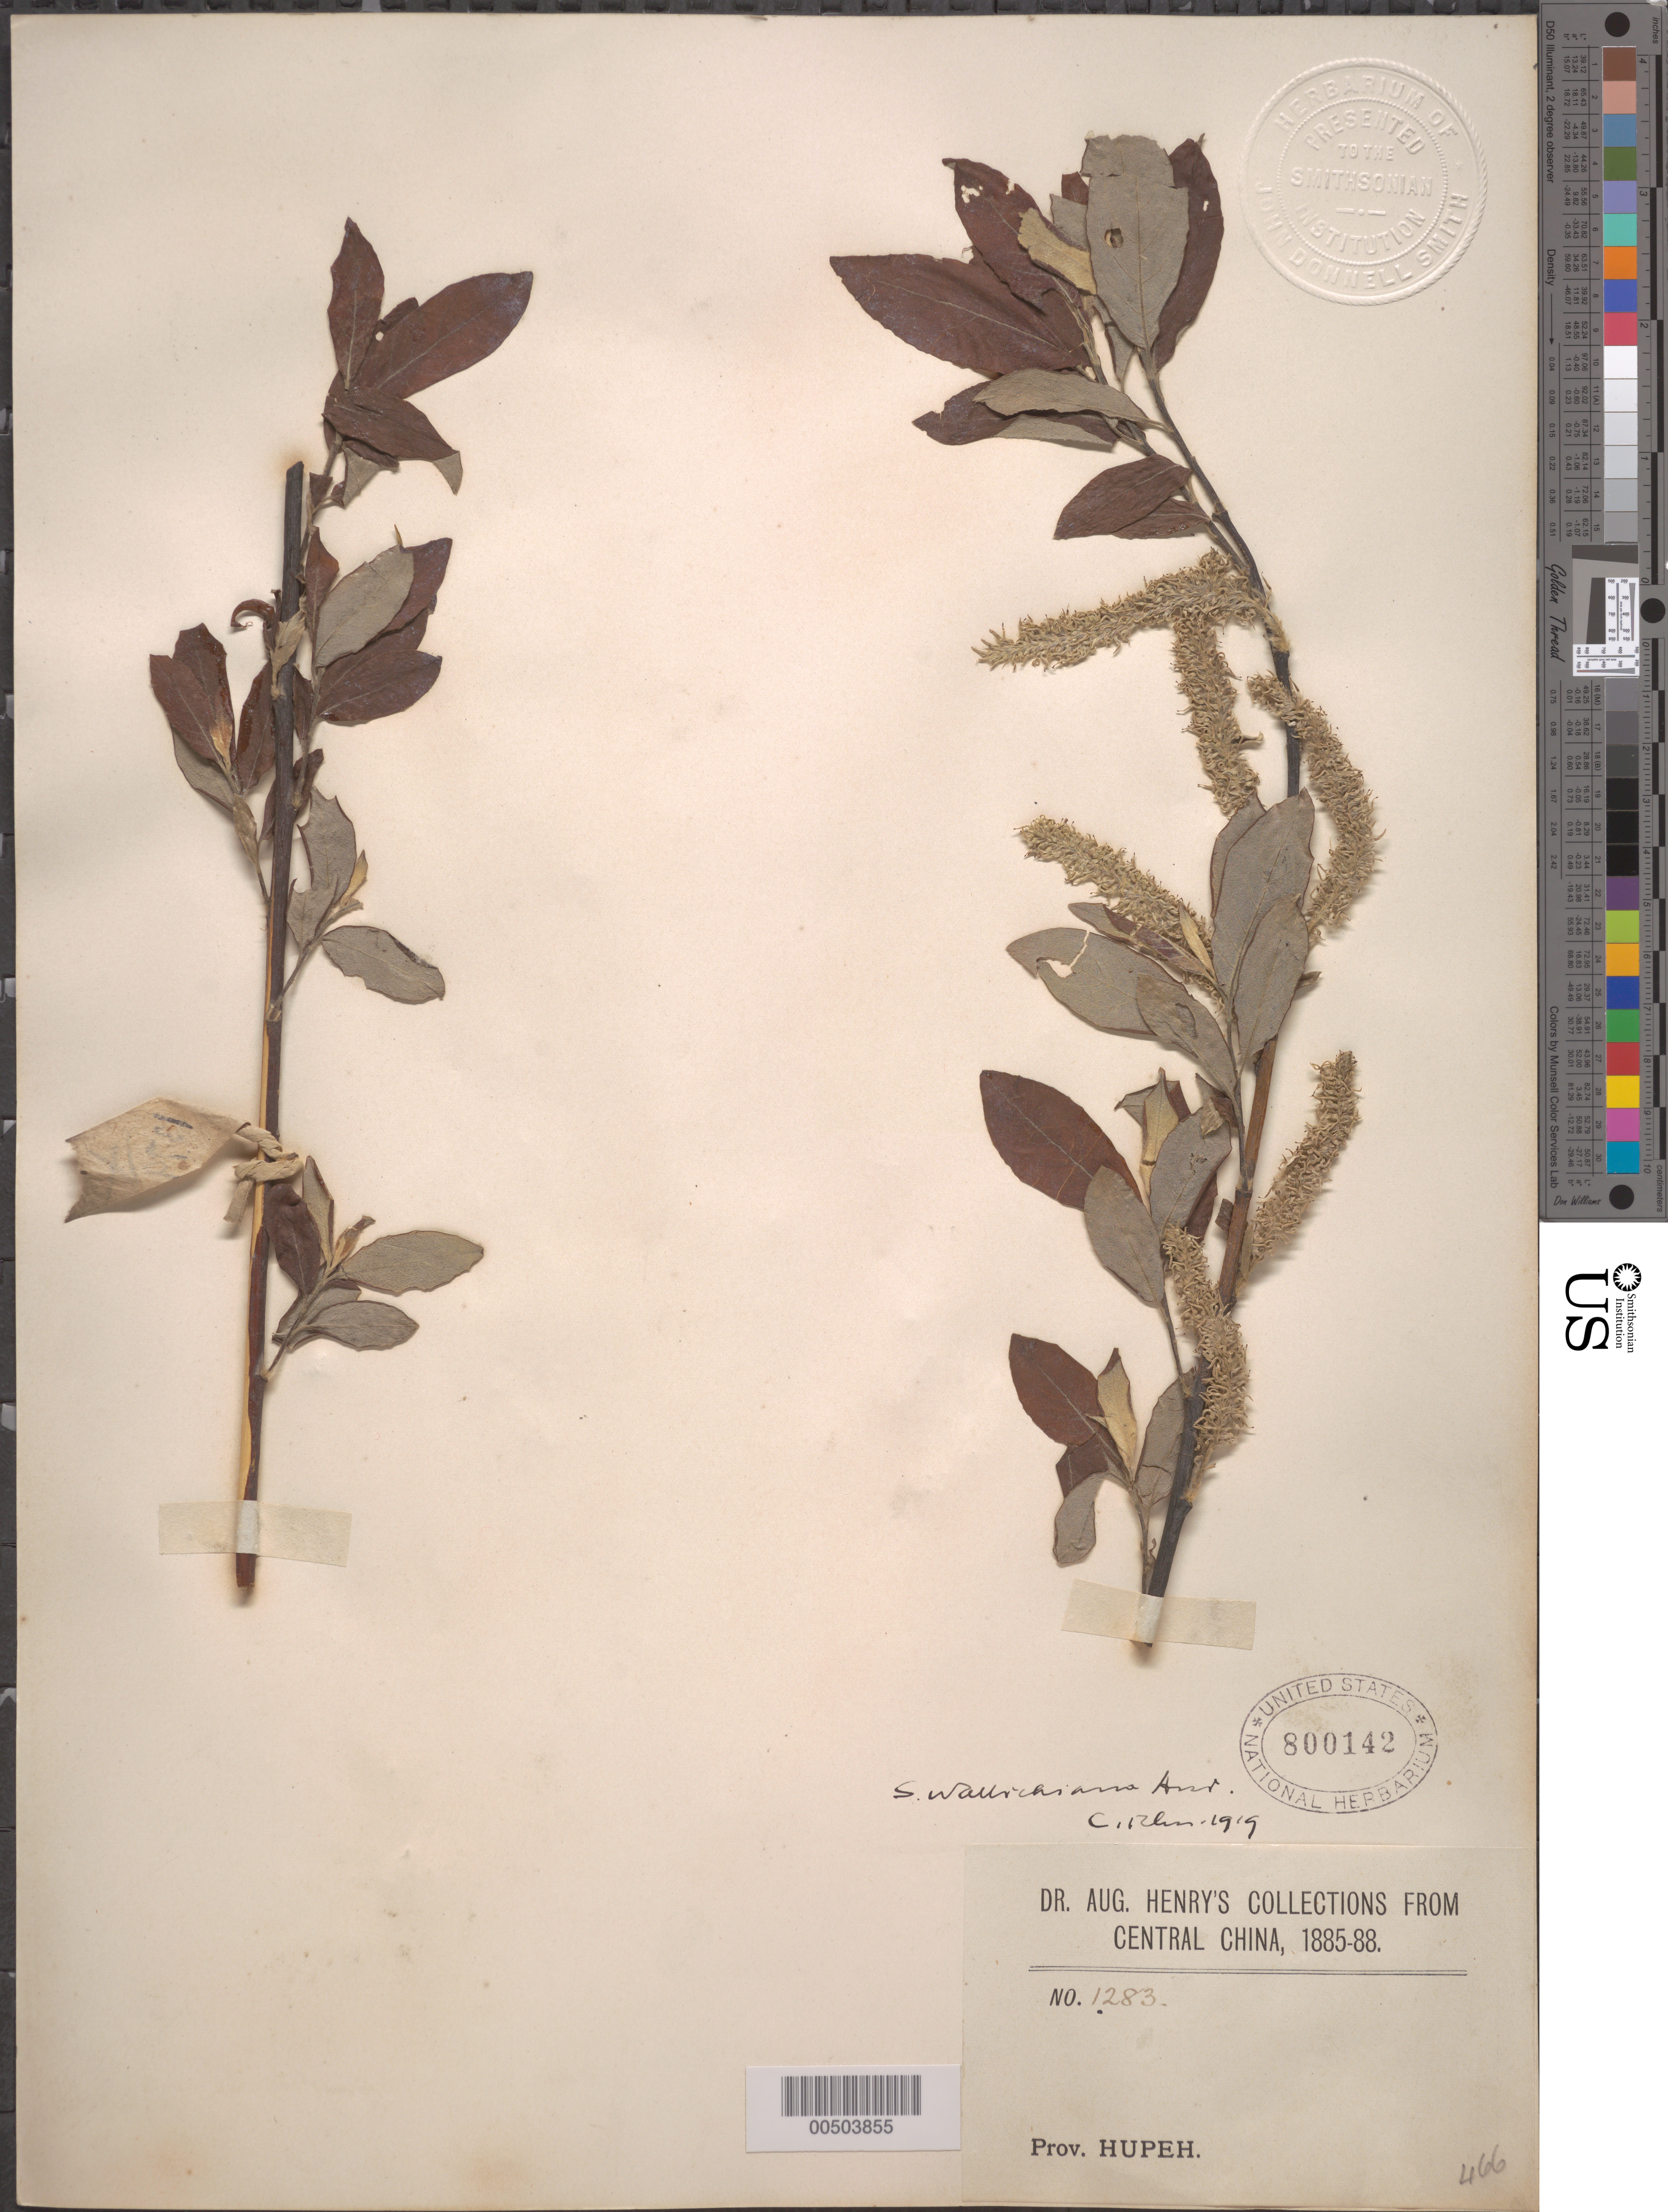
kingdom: Plantae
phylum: Tracheophyta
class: Magnoliopsida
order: Malpighiales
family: Salicaceae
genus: Salix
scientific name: Salix wallichiana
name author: Andersson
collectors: A. Henry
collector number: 1283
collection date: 1885/1888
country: China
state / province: Hubei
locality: Central China. Prov. Hupeh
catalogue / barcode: US 800142